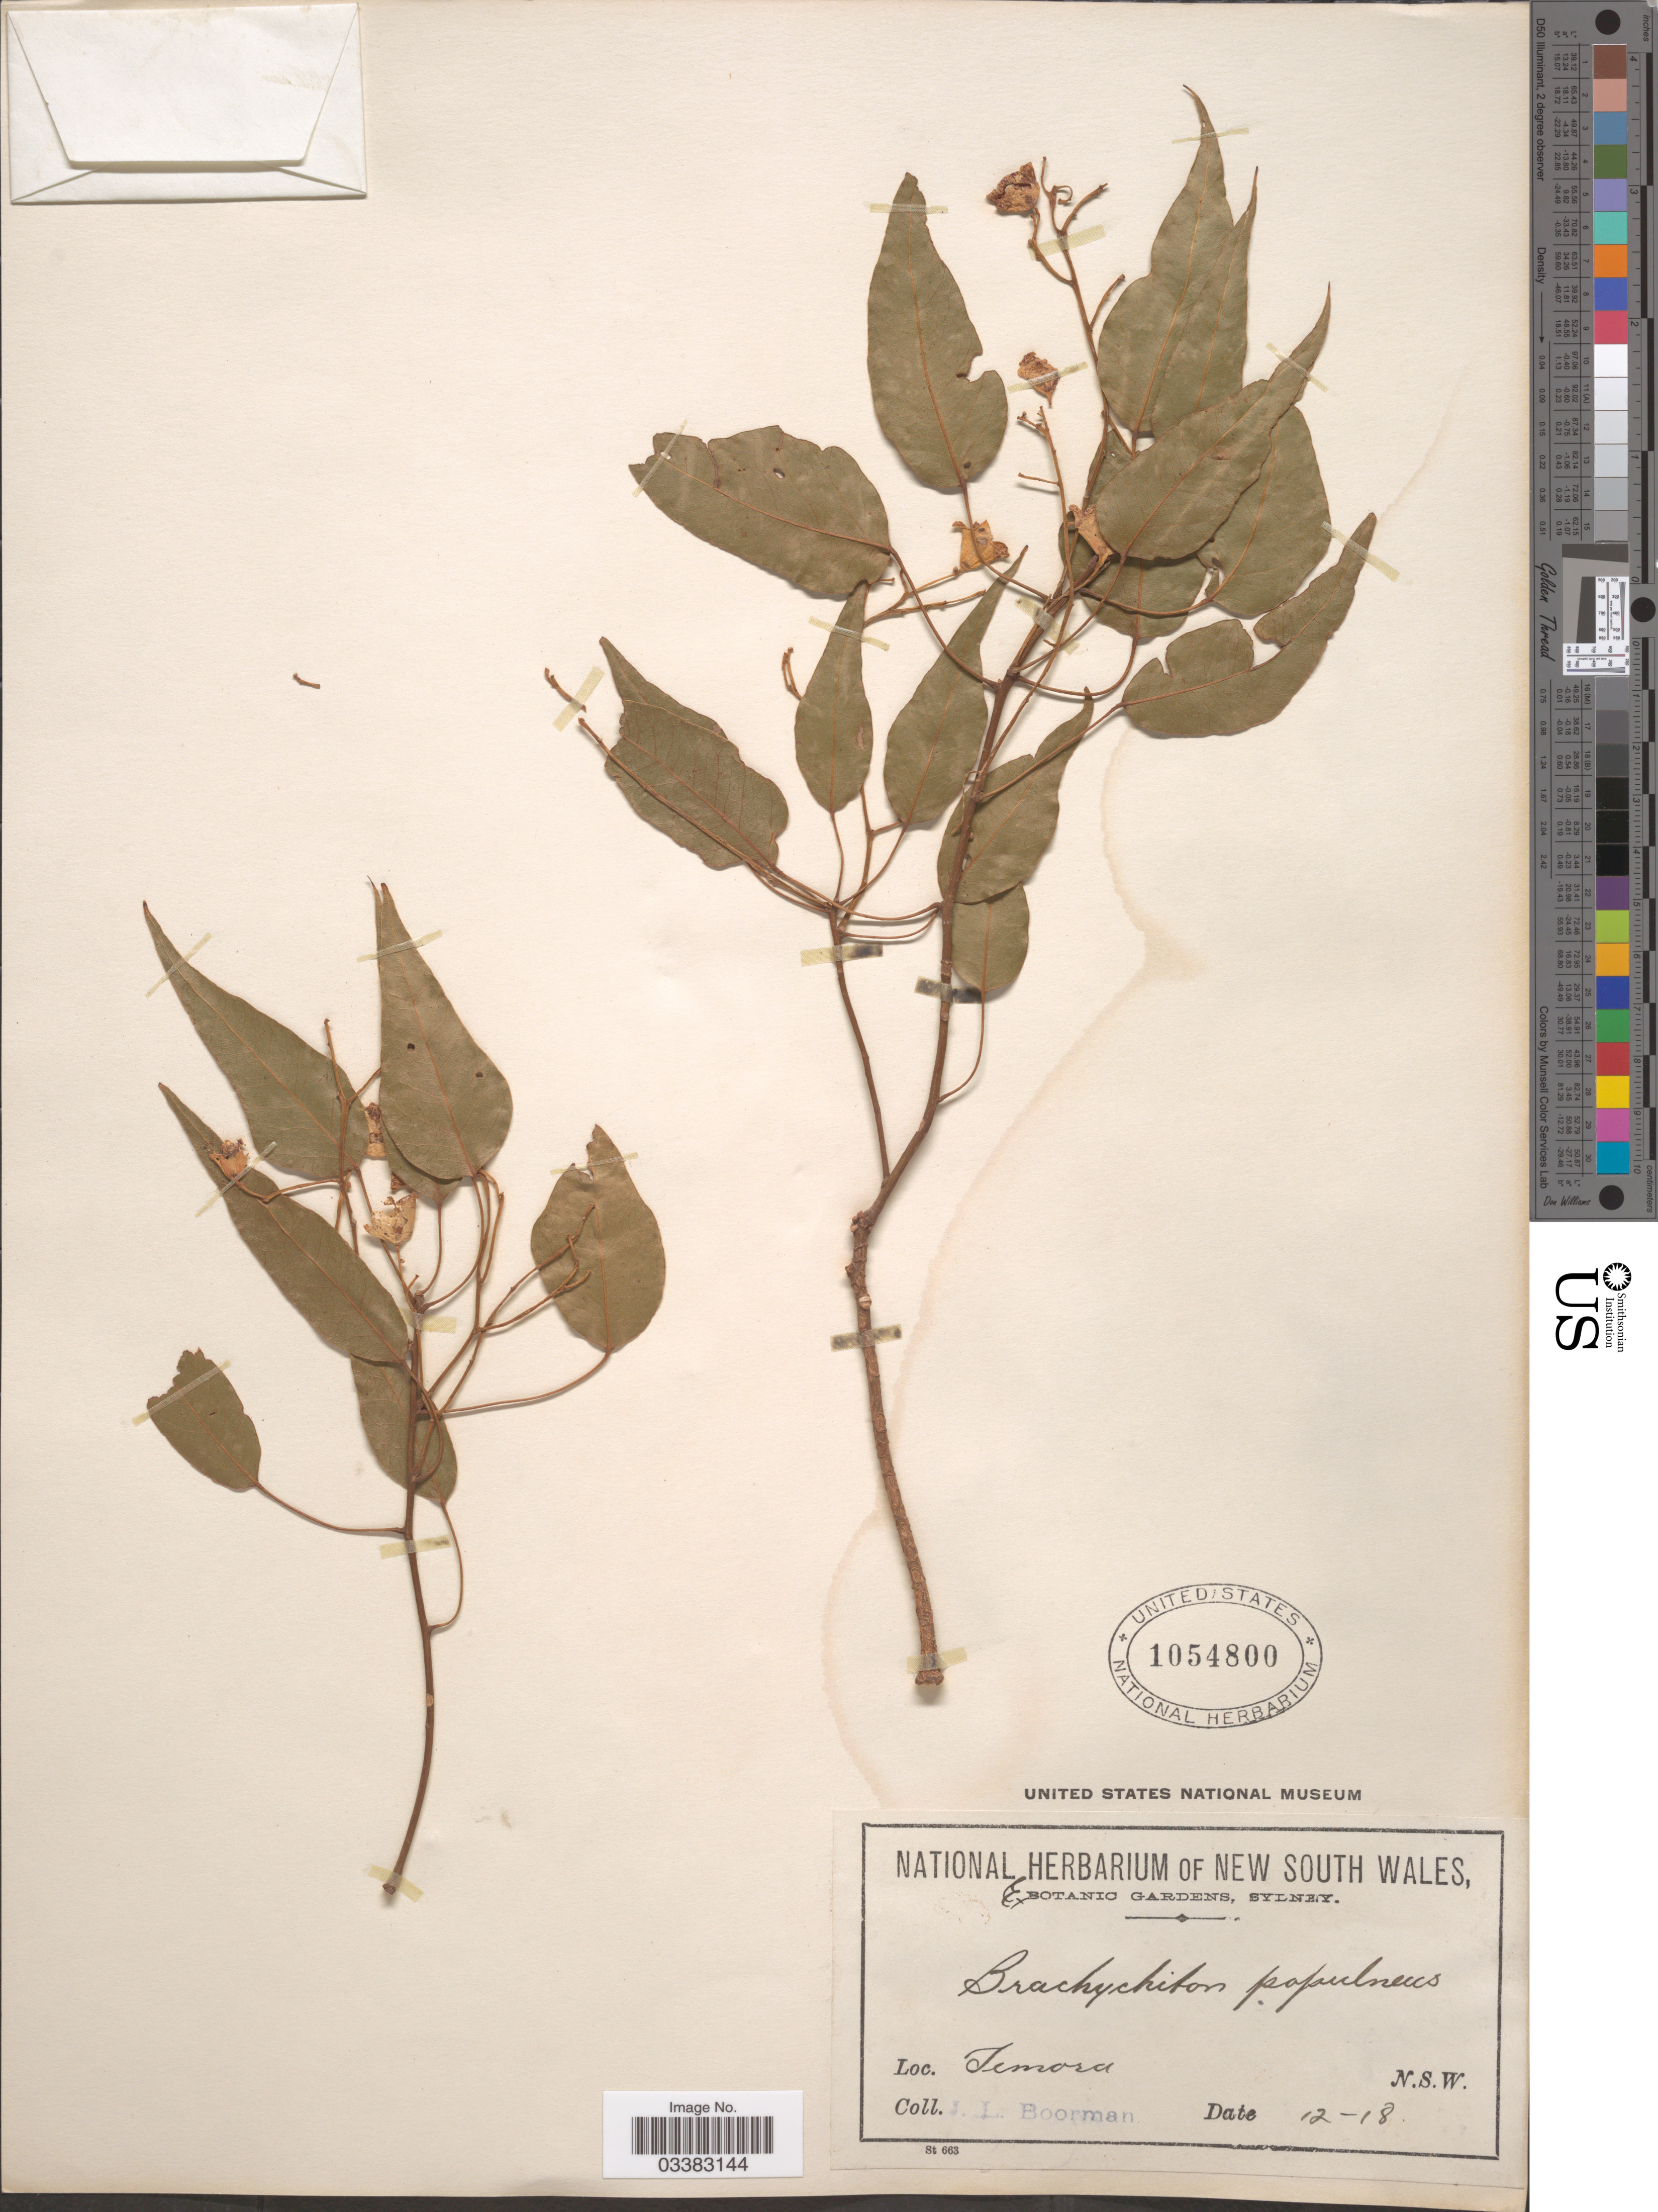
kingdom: Plantae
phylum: Tracheophyta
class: Magnoliopsida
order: Malvales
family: Malvaceae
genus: Brachychiton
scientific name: Brachychiton populneus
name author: (Schott & Endl.) R. Br.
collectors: J. Boorman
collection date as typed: Transcribed d/m/y: /12/18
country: Australia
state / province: New South Wales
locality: Temora.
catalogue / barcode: US 1054800